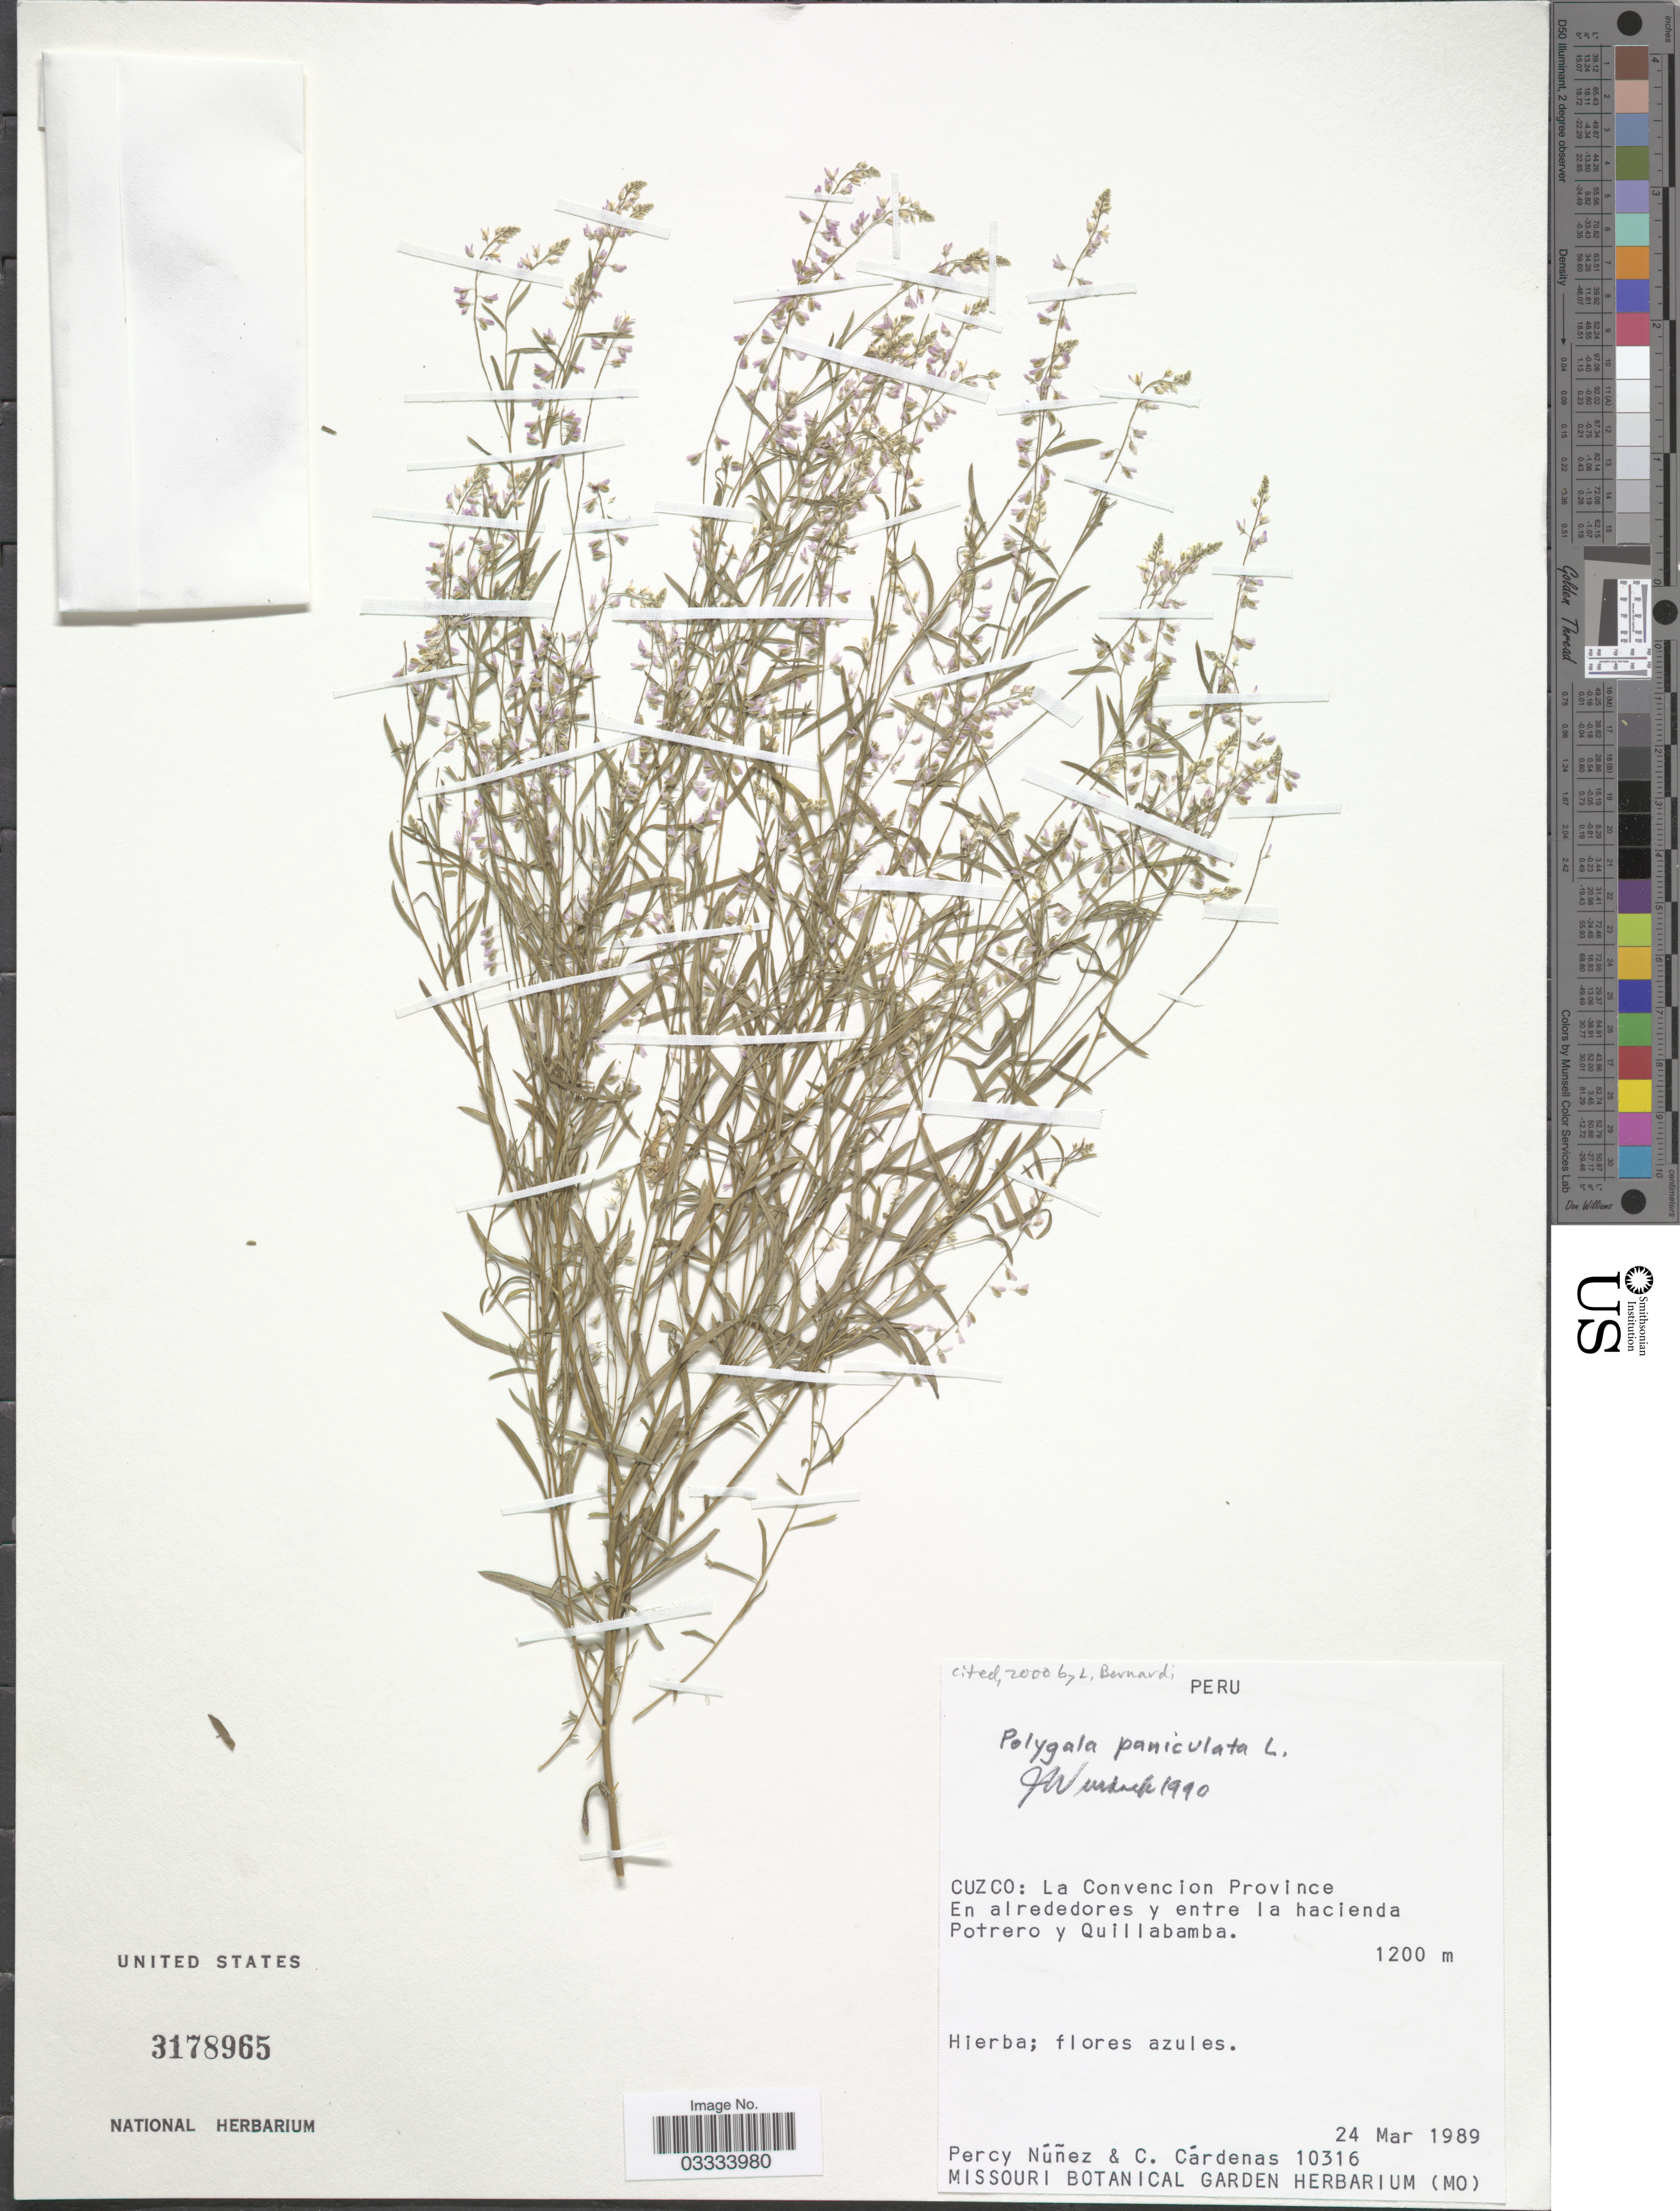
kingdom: Plantae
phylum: Tracheophyta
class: Magnoliopsida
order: Fabales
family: Polygalaceae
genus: Polygala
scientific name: Polygala paniculata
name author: L.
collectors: P. Nuñez V. & C. Cardenas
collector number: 10316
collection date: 1989-03-24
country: Peru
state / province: Cusco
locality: Cuzco: La Convencion Province En alrededores y entre la hacienda Potrero y Quillabamba.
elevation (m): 1200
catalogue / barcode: US 3178965